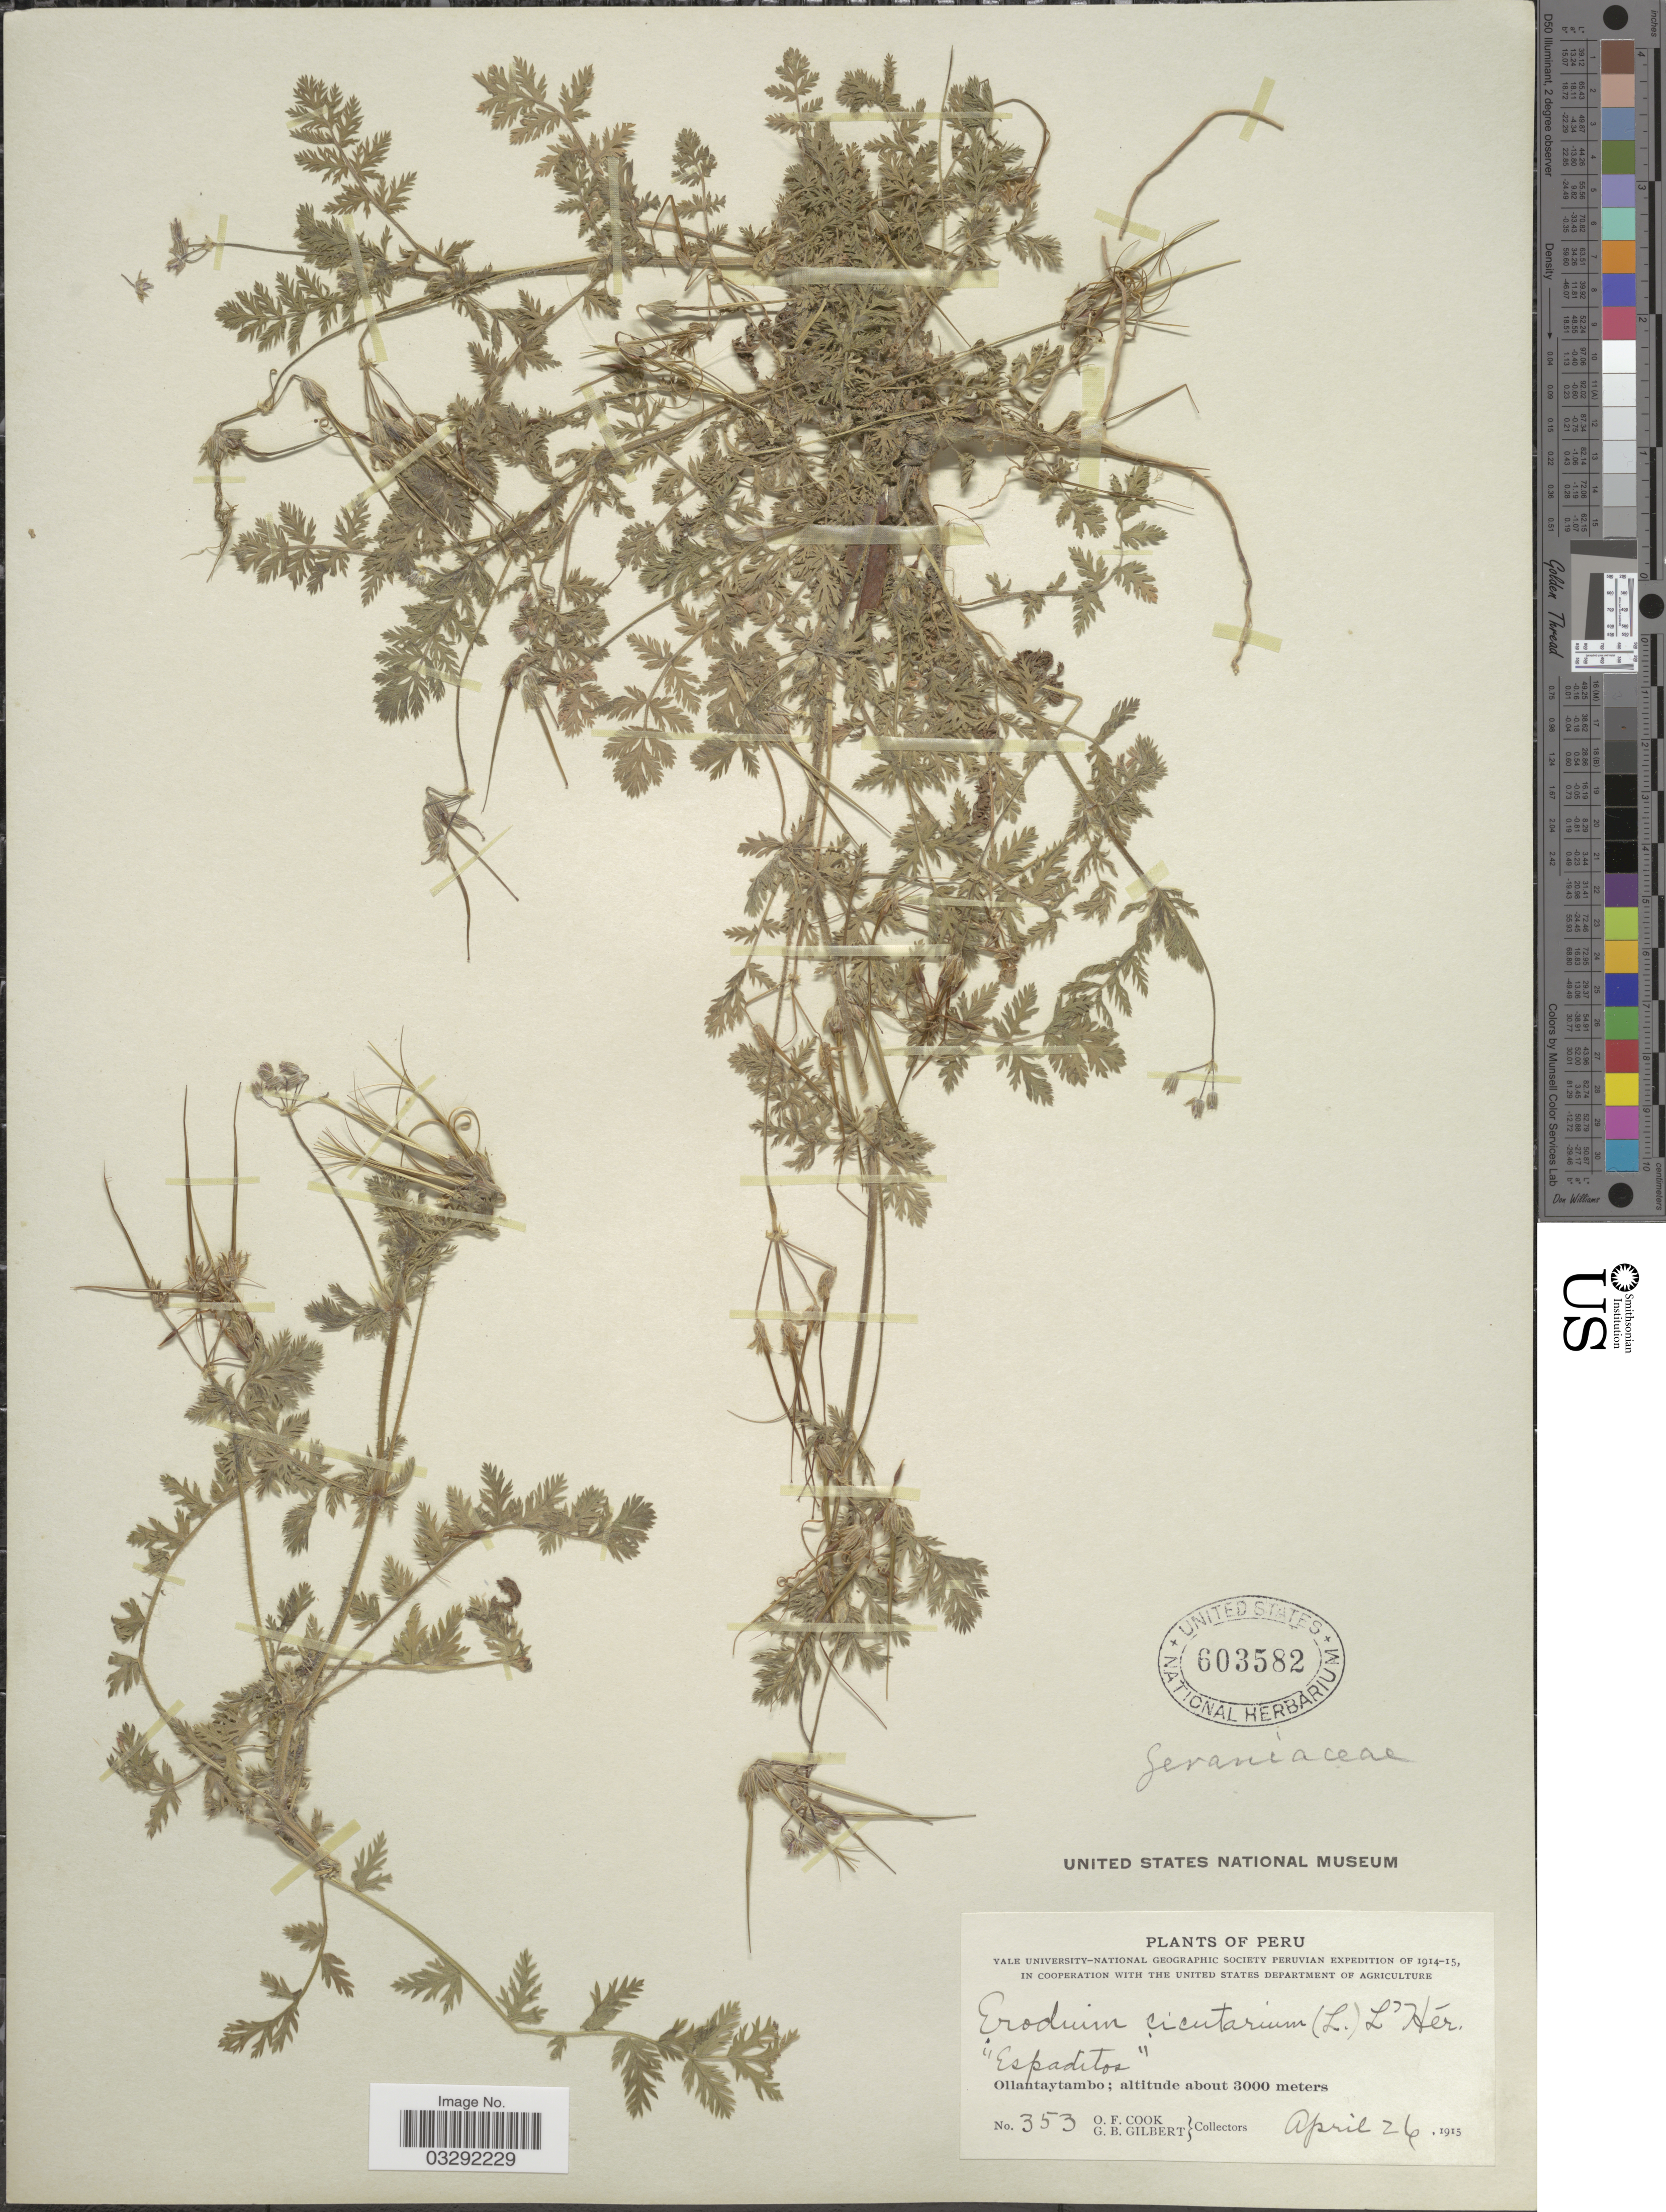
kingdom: Plantae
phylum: Tracheophyta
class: Magnoliopsida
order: Geraniales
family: Geraniaceae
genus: Erodium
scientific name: Erodium cicutarium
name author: (L.) L'Hér.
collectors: O. F. Cook & G. B. Gilbert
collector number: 353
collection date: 1915-04-26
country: Peru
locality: Ollantaytambo.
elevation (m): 3000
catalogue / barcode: US 603582